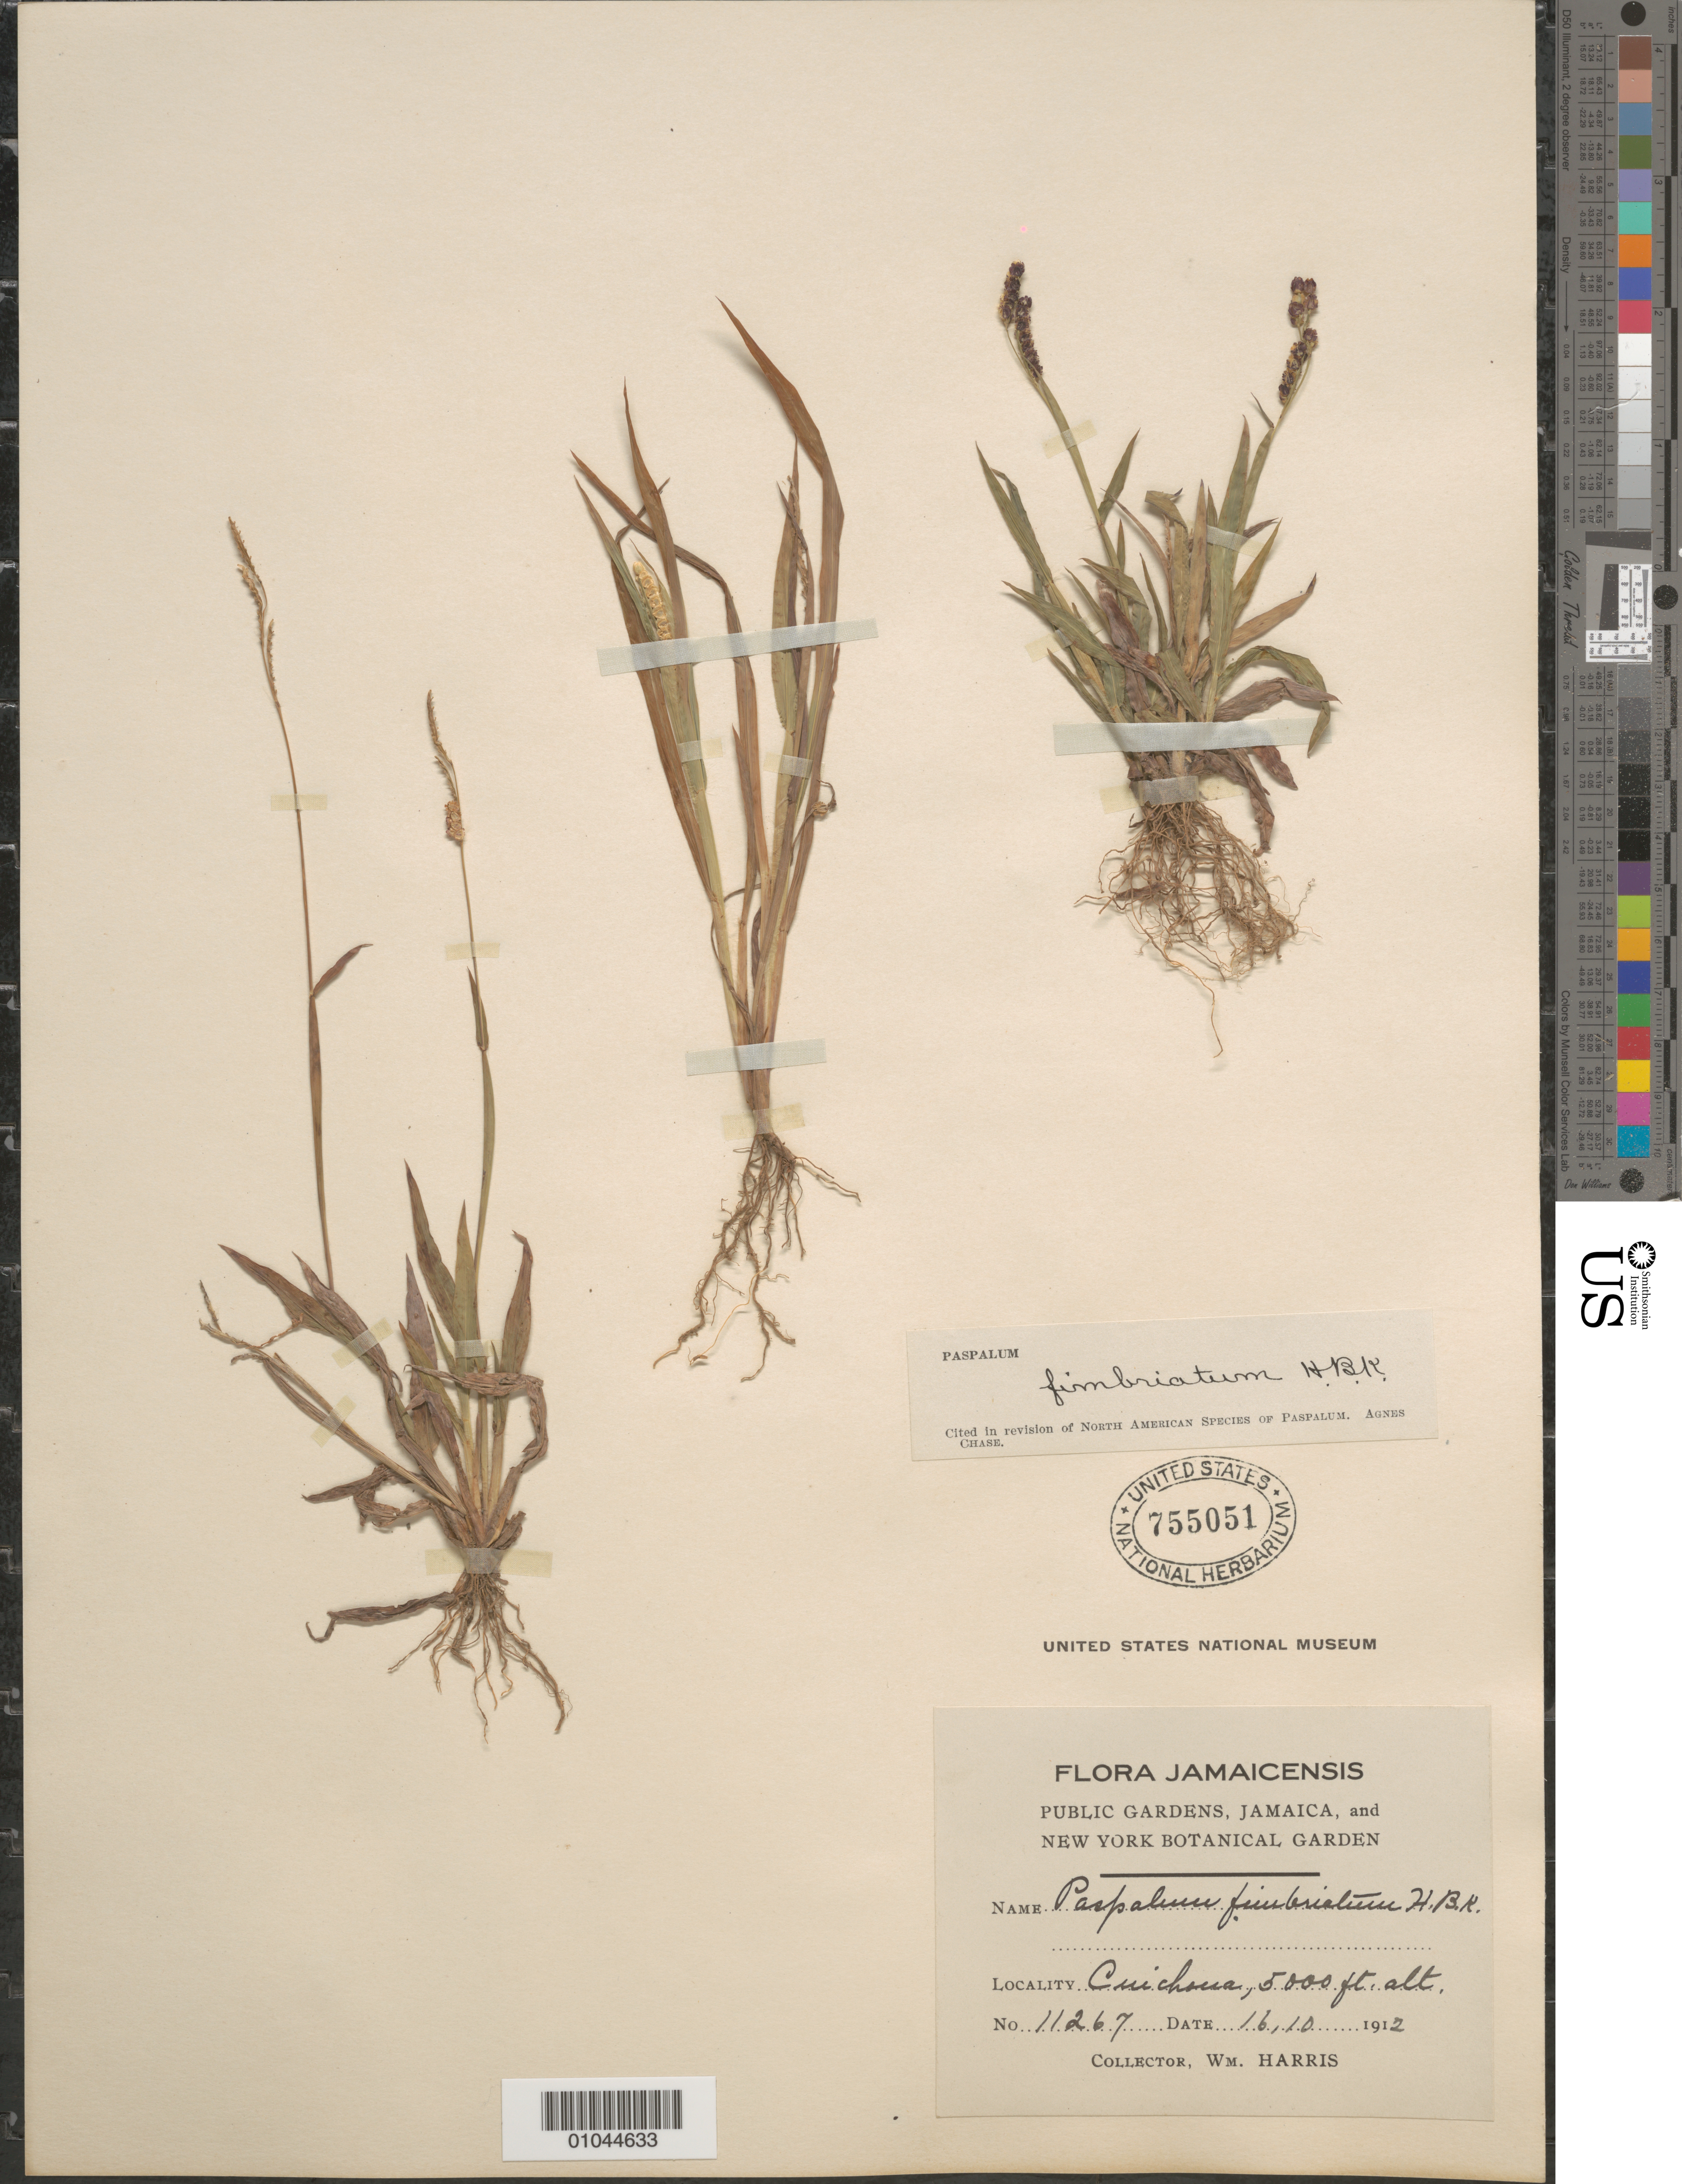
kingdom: Plantae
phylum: Tracheophyta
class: Liliopsida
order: Poales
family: Poaceae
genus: Paspalum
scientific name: Paspalum fimbriatum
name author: Kunth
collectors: W. Harris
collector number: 11267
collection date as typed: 16 Oct 1912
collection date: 1912-10-16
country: Jamaica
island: Jamaica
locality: Cinchona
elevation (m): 1524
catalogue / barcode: US 755051